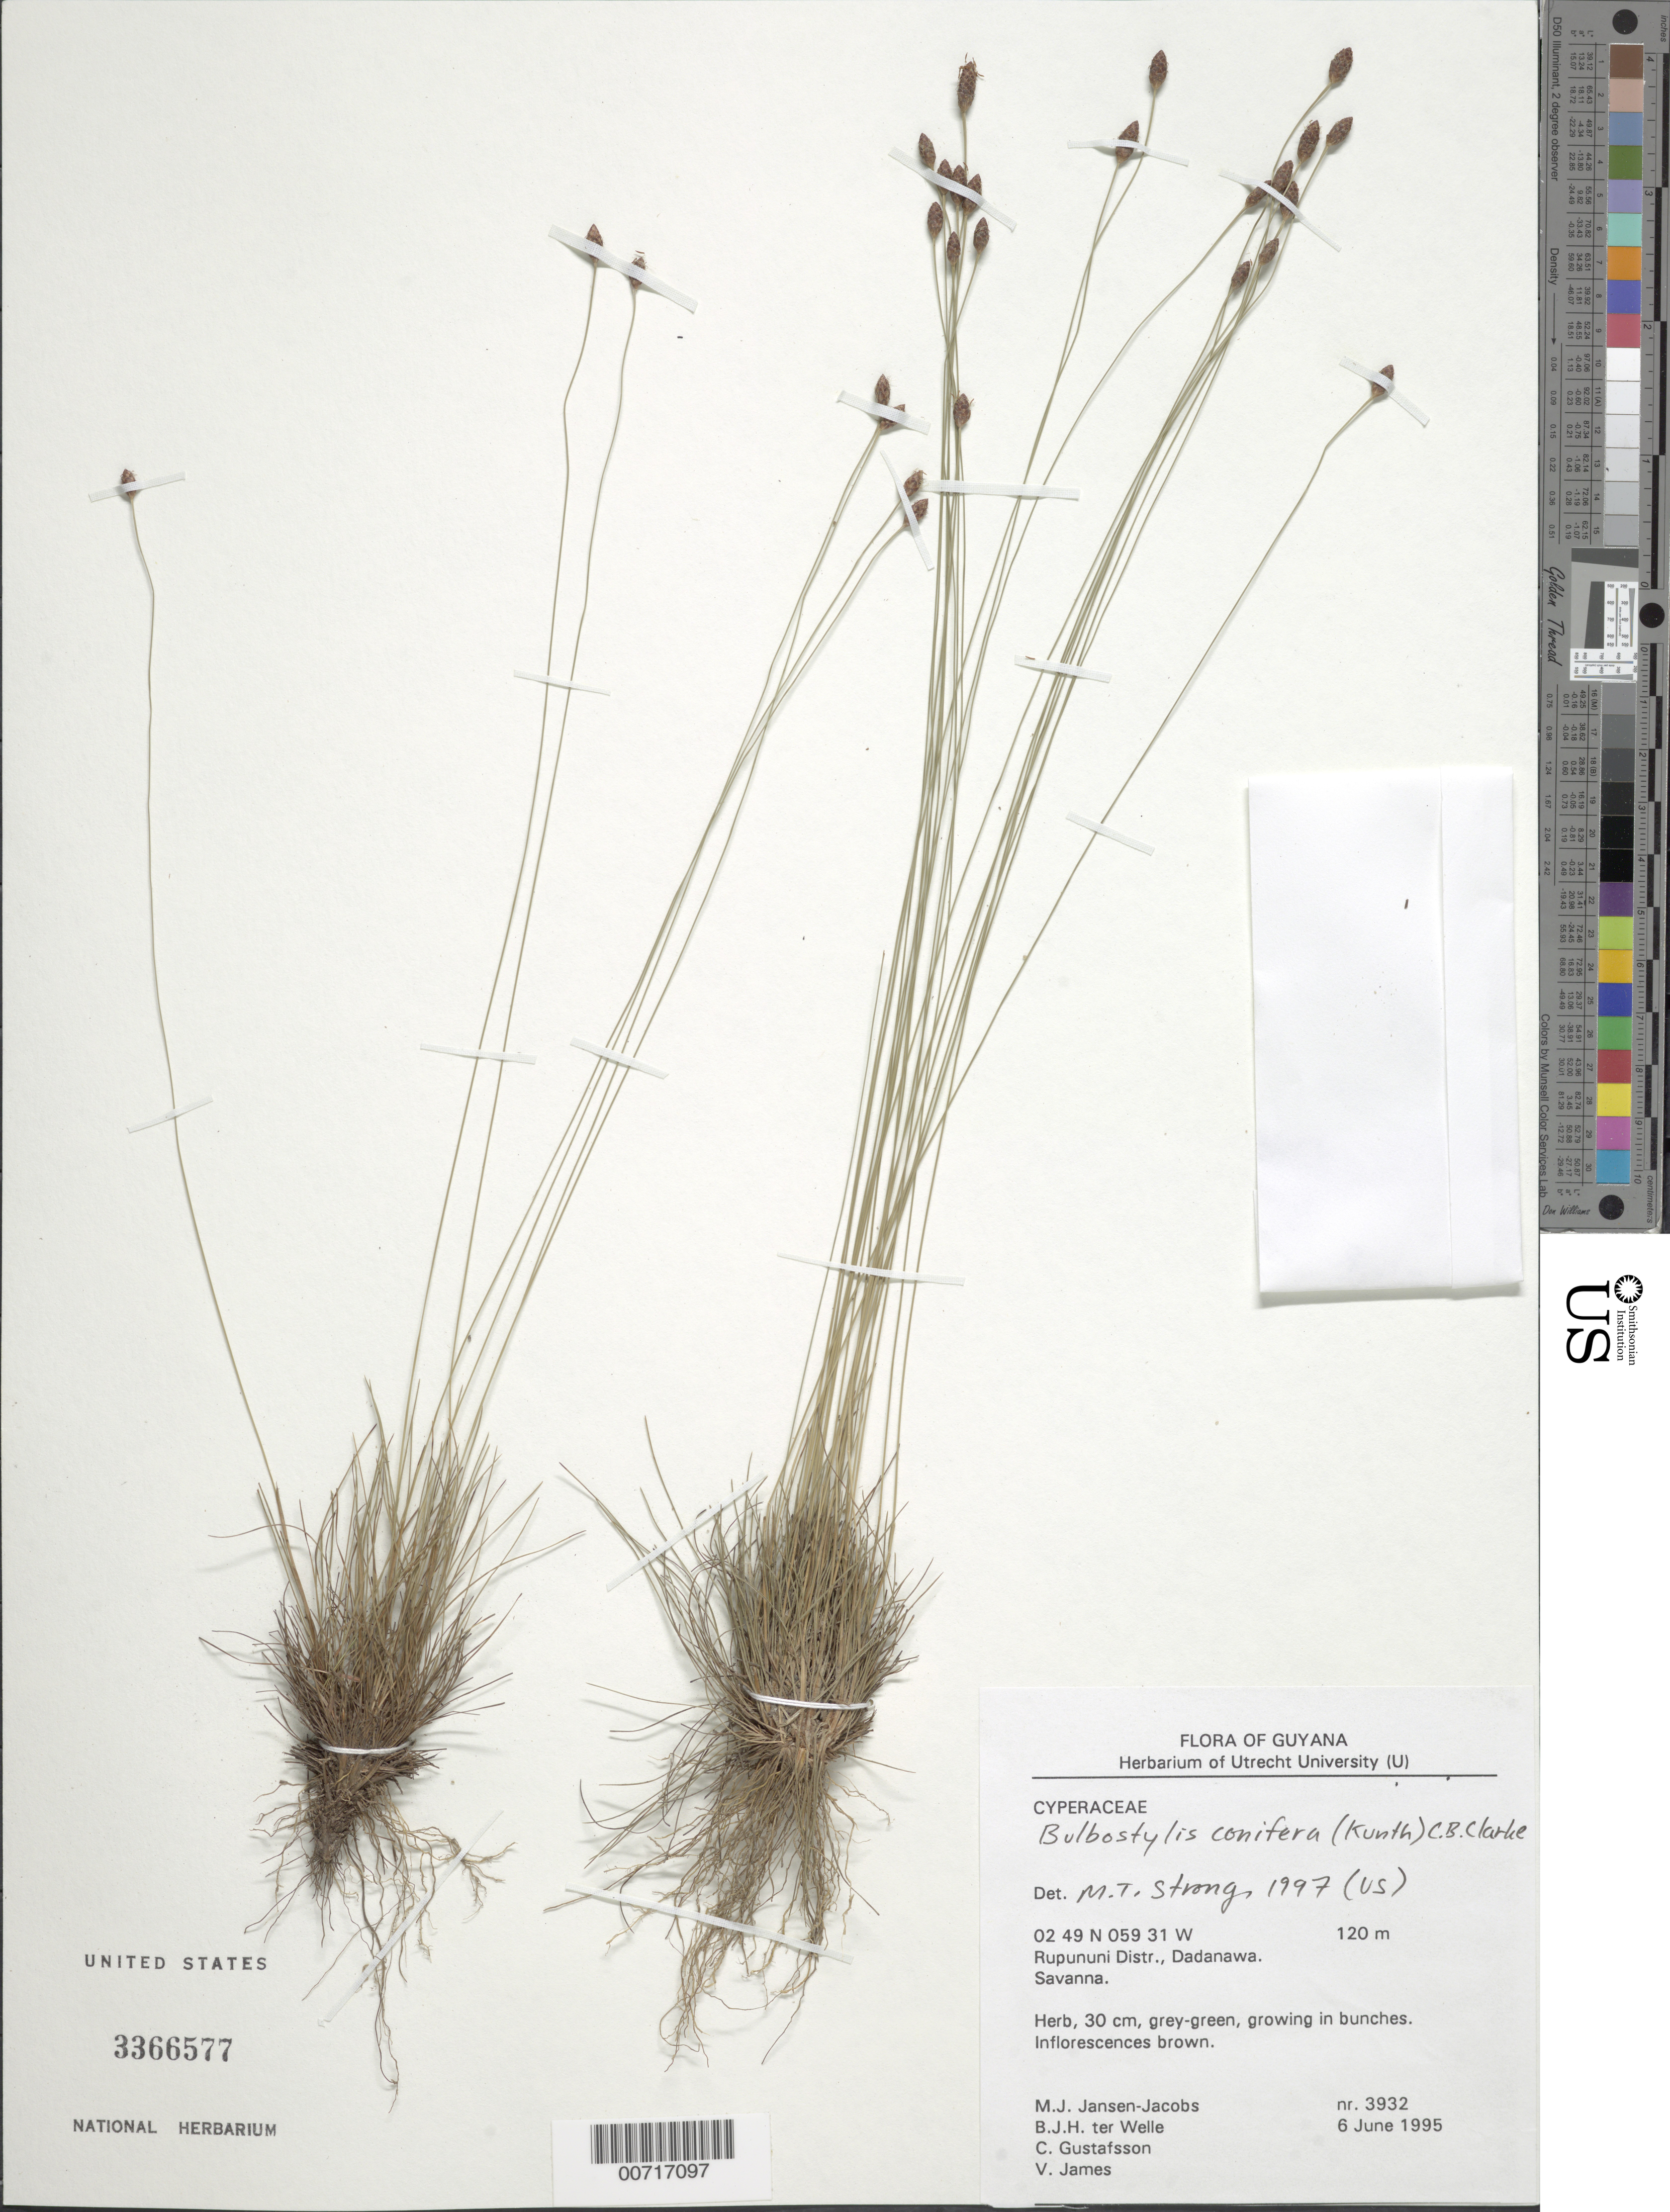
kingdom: Plantae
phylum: Tracheophyta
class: Liliopsida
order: Poales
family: Cyperaceae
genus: Bulbostylis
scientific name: Bulbostylis conifera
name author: (Kunth) C.B. Clarke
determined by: Strong, M. T., (US), Smithsonian Institution - National Museum of Natural History (UNITED STATES)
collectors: M. J. Jansen-Jacobs, B. Welle, C. G. Gustafsson & V. James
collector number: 3932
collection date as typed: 6-Jun-95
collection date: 1995-06-06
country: Guyana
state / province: U. Takutu-U. Essequibo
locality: Dadanawa, Rupununi River, Rupununi District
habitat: Savanna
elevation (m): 120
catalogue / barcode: US 3366577